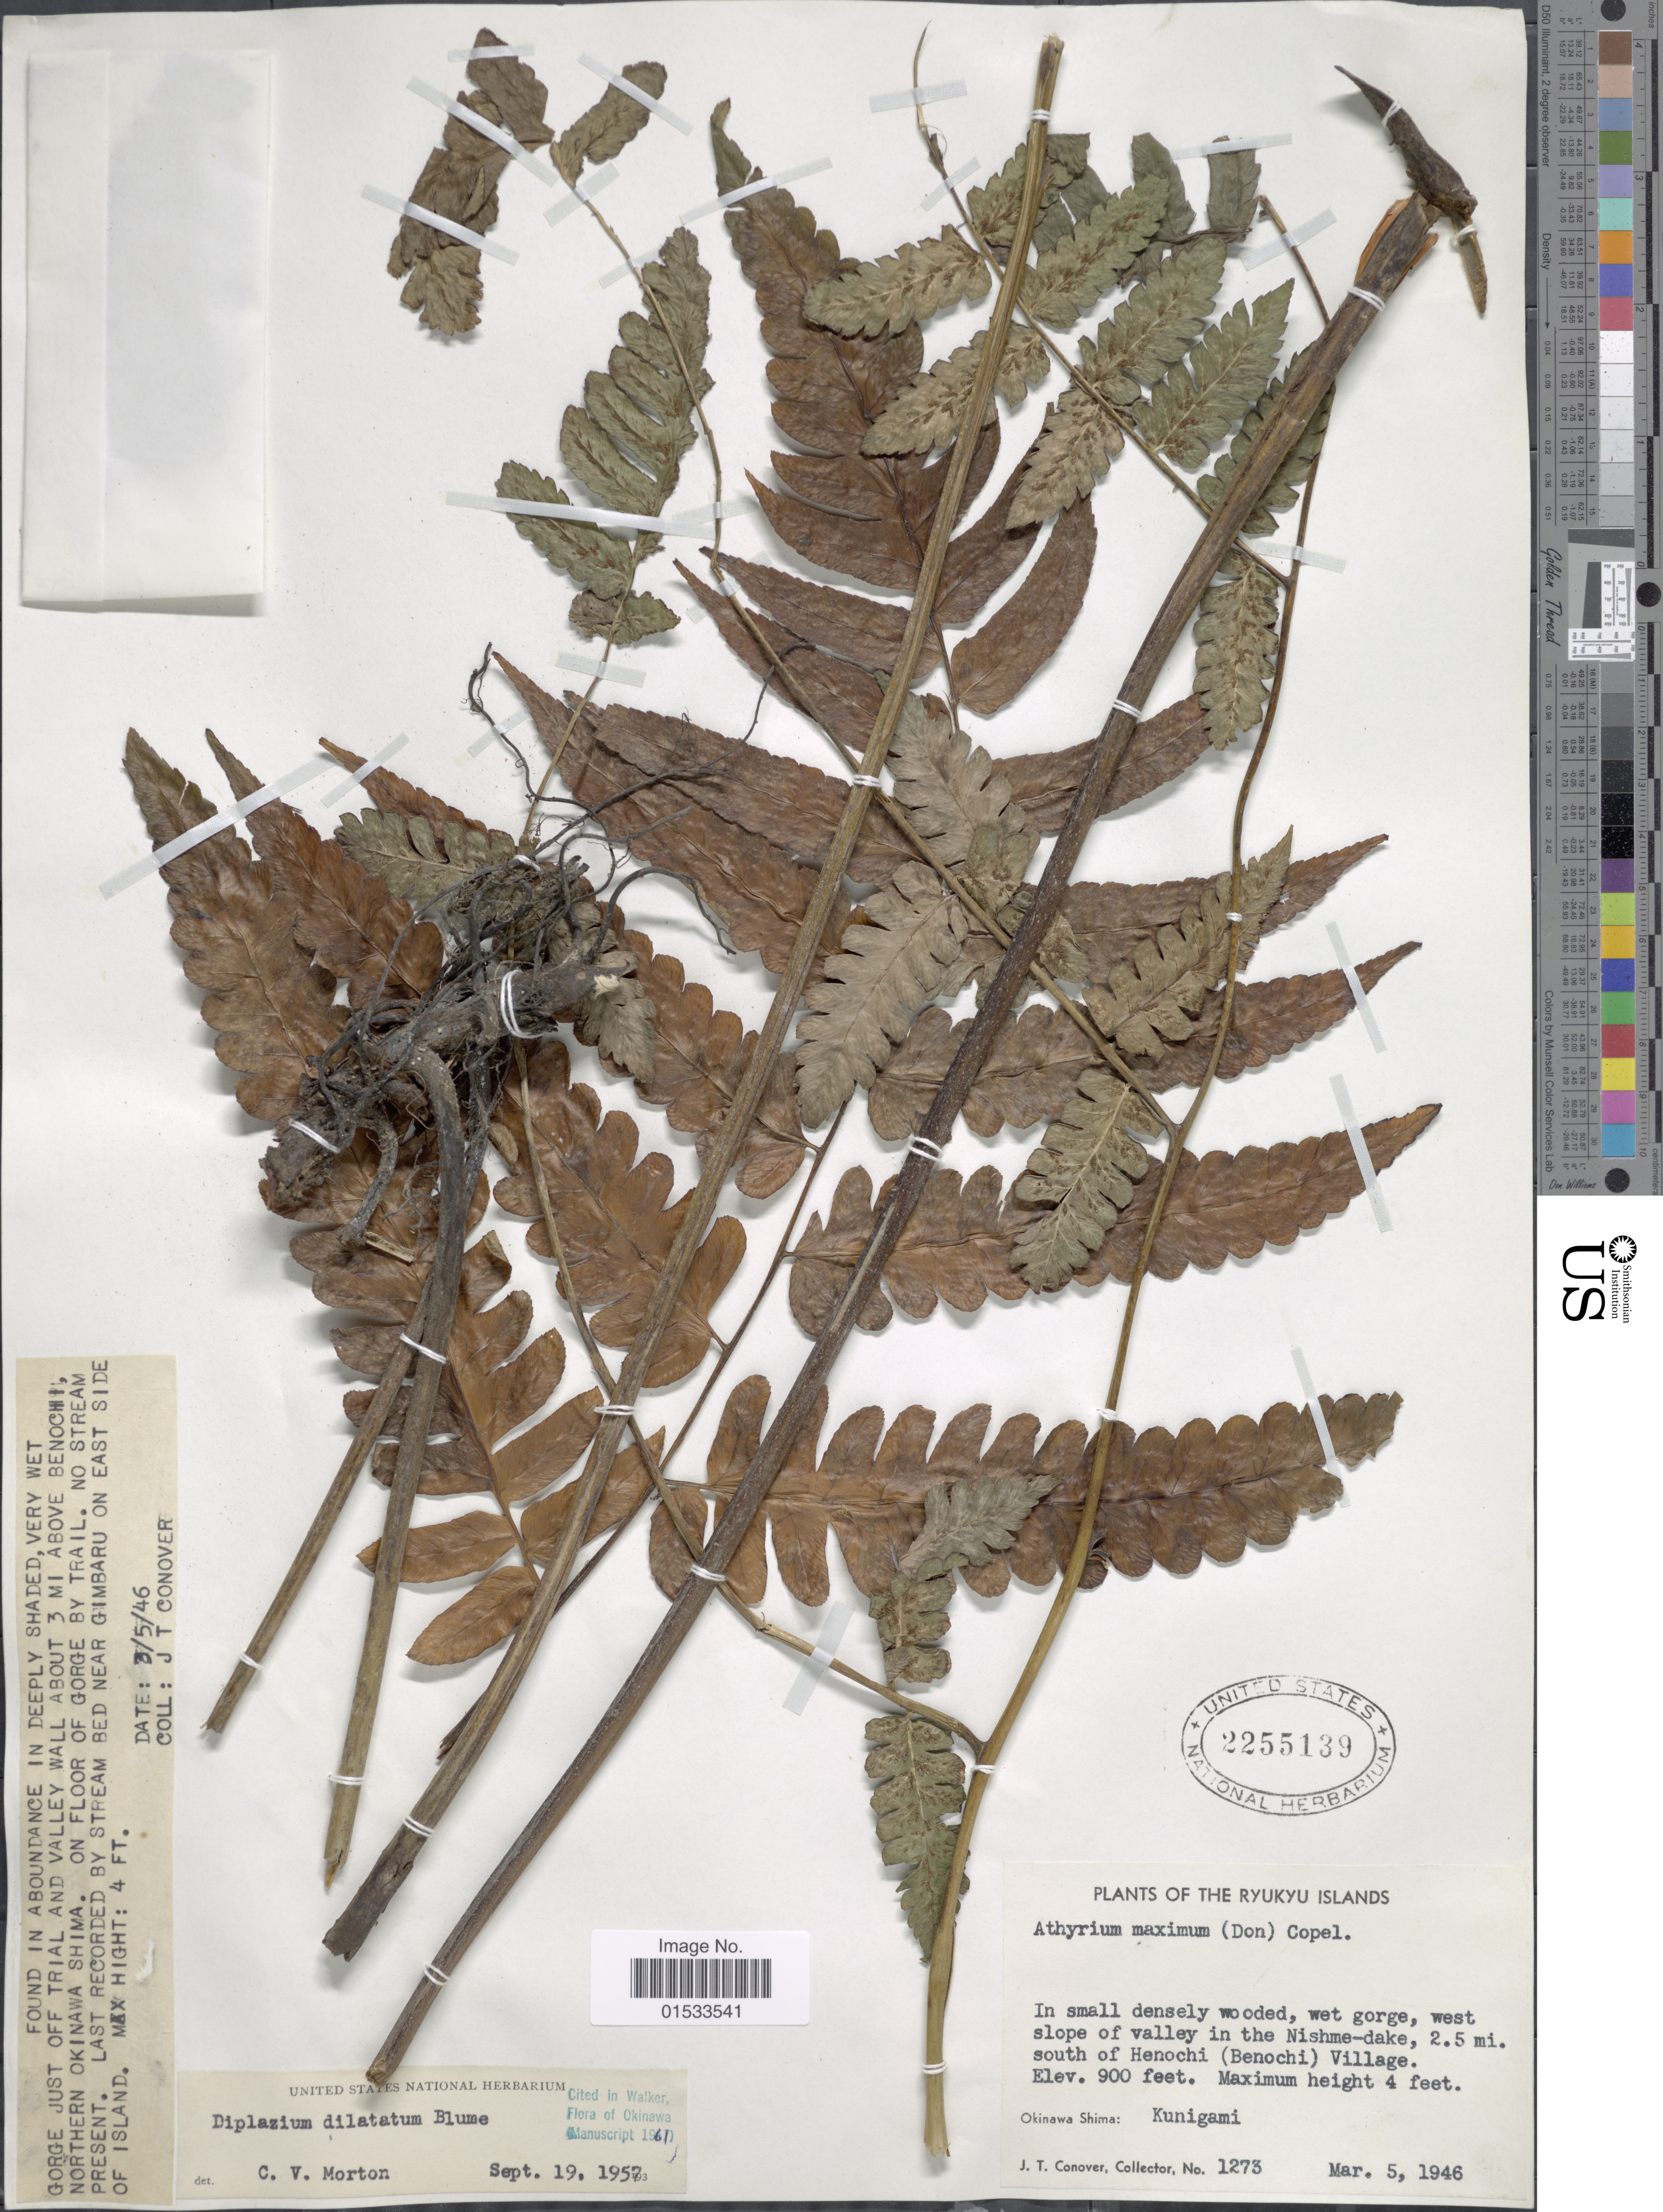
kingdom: Plantae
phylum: Tracheophyta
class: Polypodiopsida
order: Polypodiales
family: Athyriaceae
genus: Diplazium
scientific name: Diplazium dilatatum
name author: Blume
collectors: J. T. Conover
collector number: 1273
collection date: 1946-03-05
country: Japan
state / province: Okinawa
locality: Ryukyu Islands, west slope of valley in the Nishme- dake, 2.5 mi. south of Henochi (Benochi) village, Okinawa Shima: Kunigami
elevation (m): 274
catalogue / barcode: US 2255139